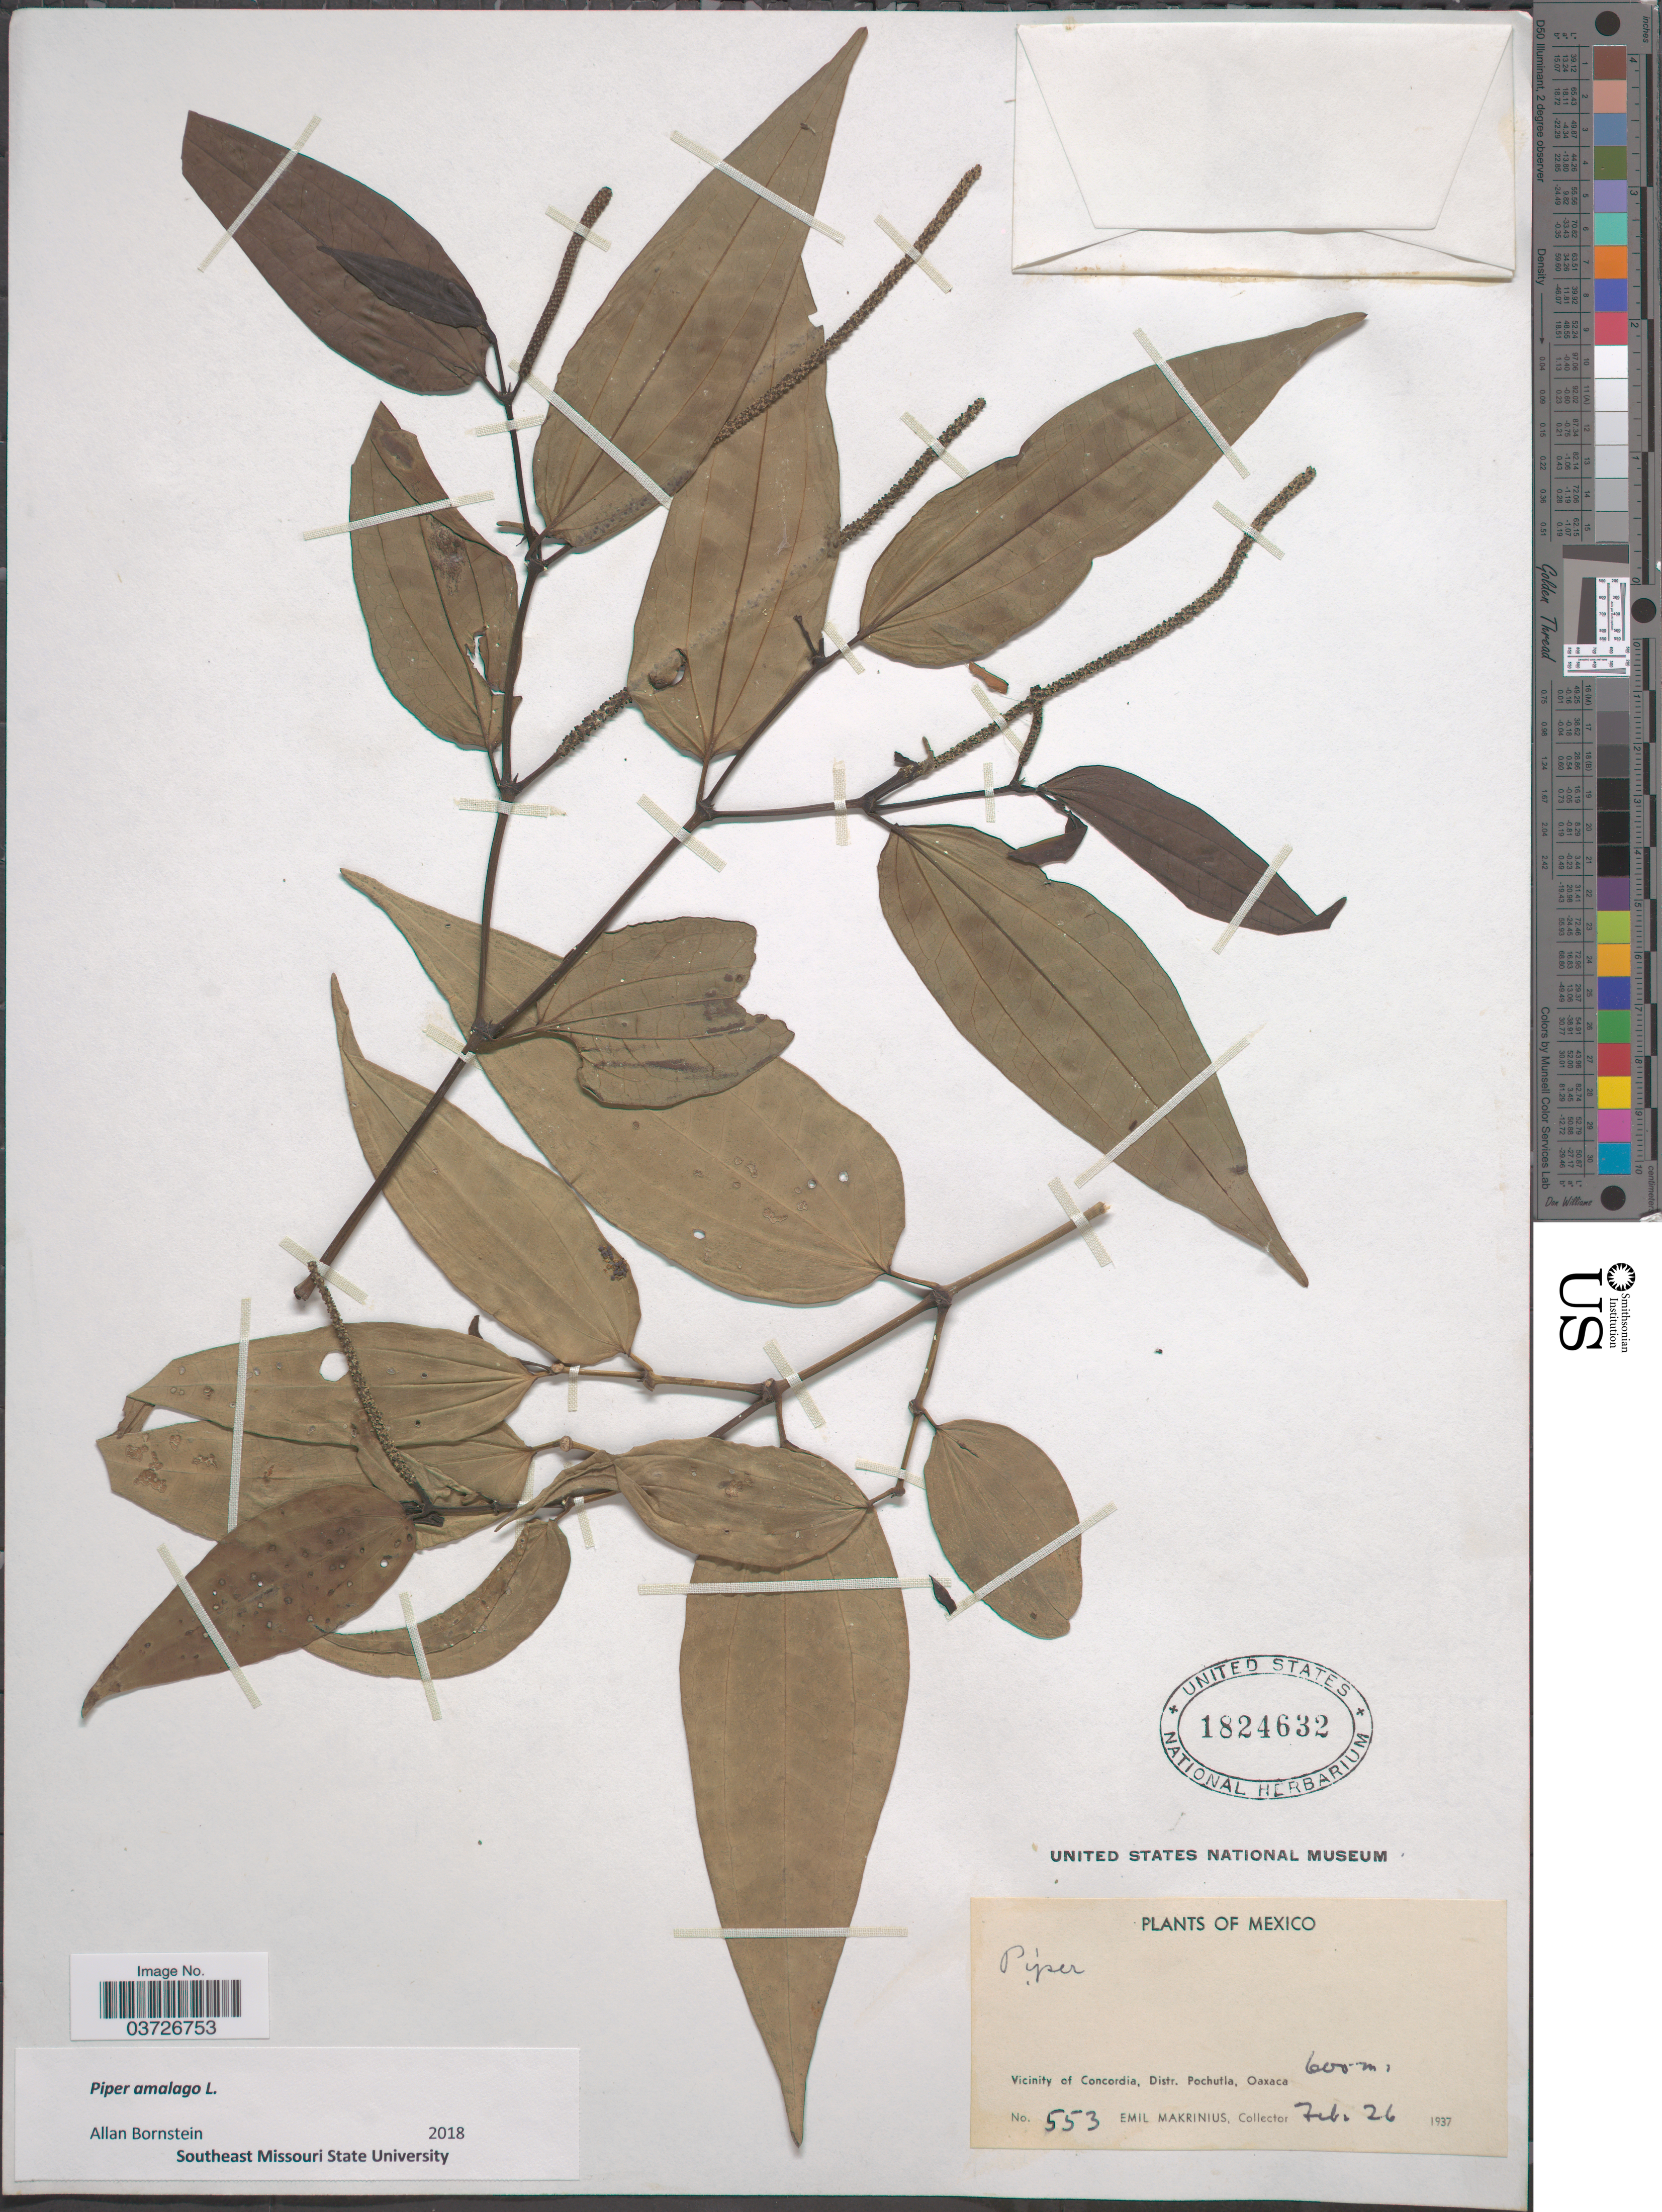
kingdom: Plantae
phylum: Tracheophyta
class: Magnoliopsida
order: Piperales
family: Piperaceae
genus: Piper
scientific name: Piper amalago var. medium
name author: (Jacq.) Yunck.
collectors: E. Makrinius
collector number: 553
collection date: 1937-02-26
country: Mexico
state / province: Oaxaca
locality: Vicinity of Concordia, Distr. Pochutla.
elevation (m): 600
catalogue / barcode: US 1824632